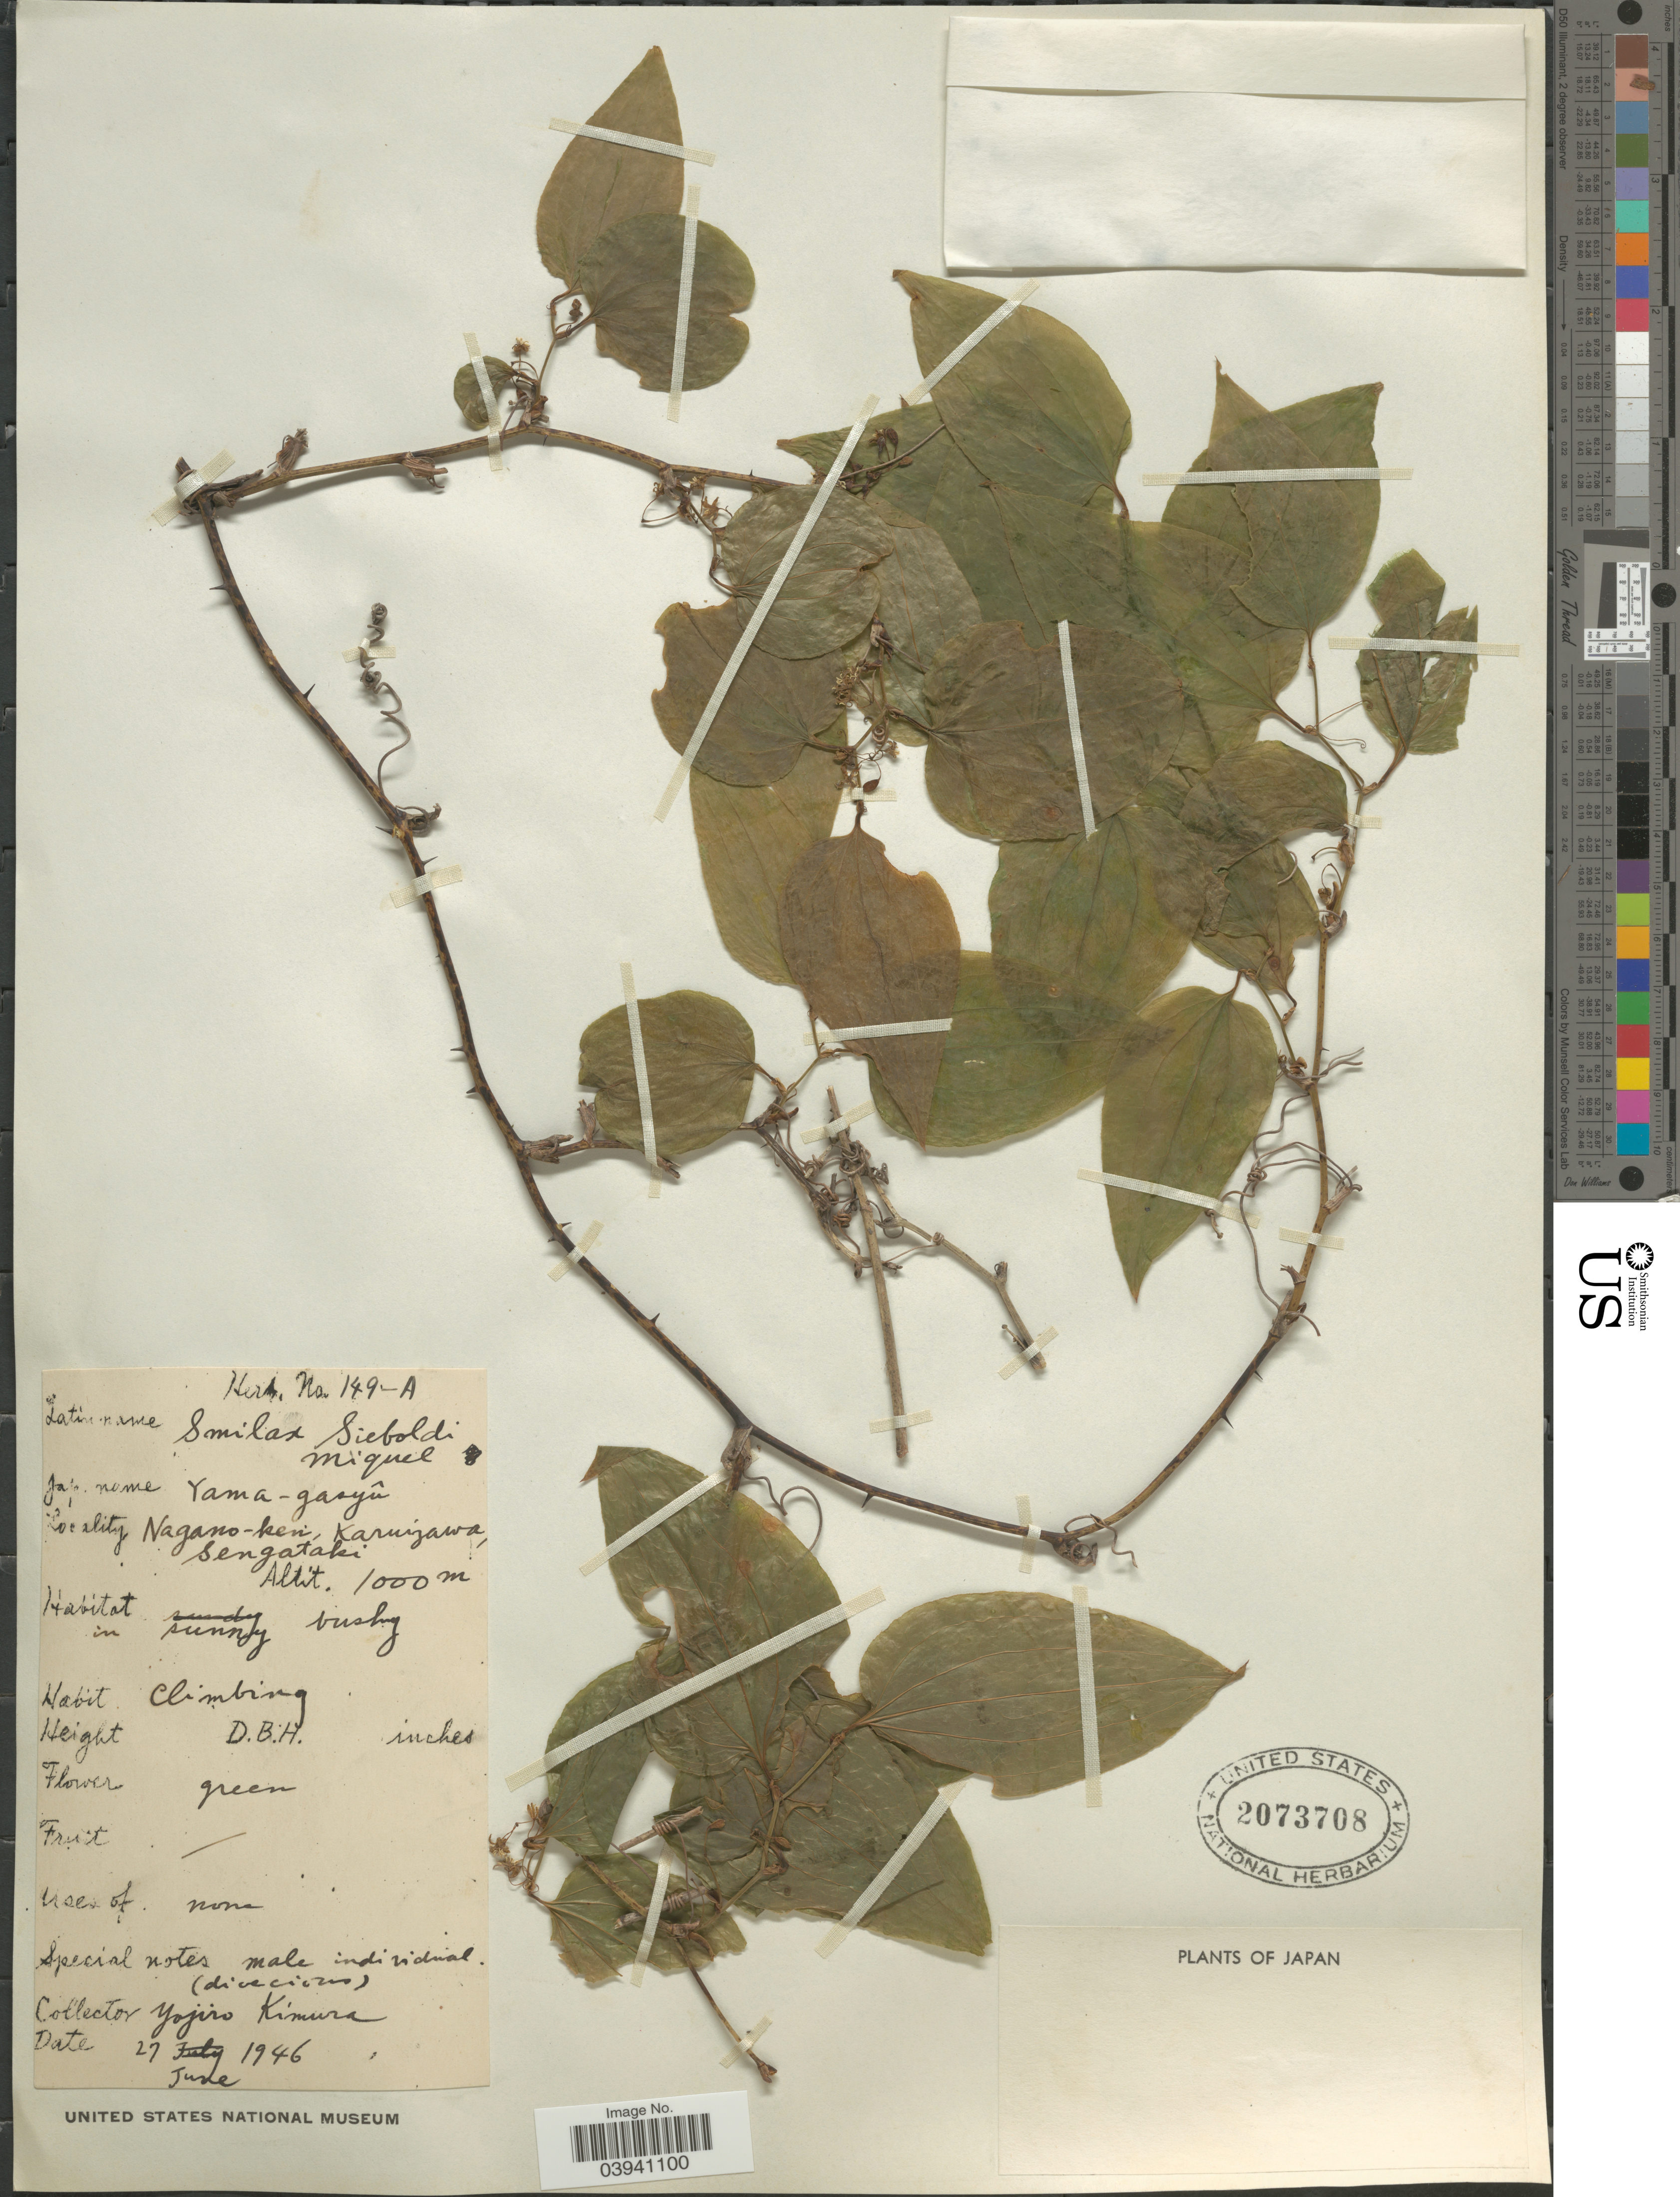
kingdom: Plantae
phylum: Tracheophyta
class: Liliopsida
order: Liliales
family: Smilacaceae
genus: Smilax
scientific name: Smilax sieboldii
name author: Miq.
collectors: Y. Kimura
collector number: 149-A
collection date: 1946-06-27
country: Japan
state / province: Nagano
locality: Nagano-ken, Karuizawa, Sengataki.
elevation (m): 1000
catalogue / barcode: US 2073708